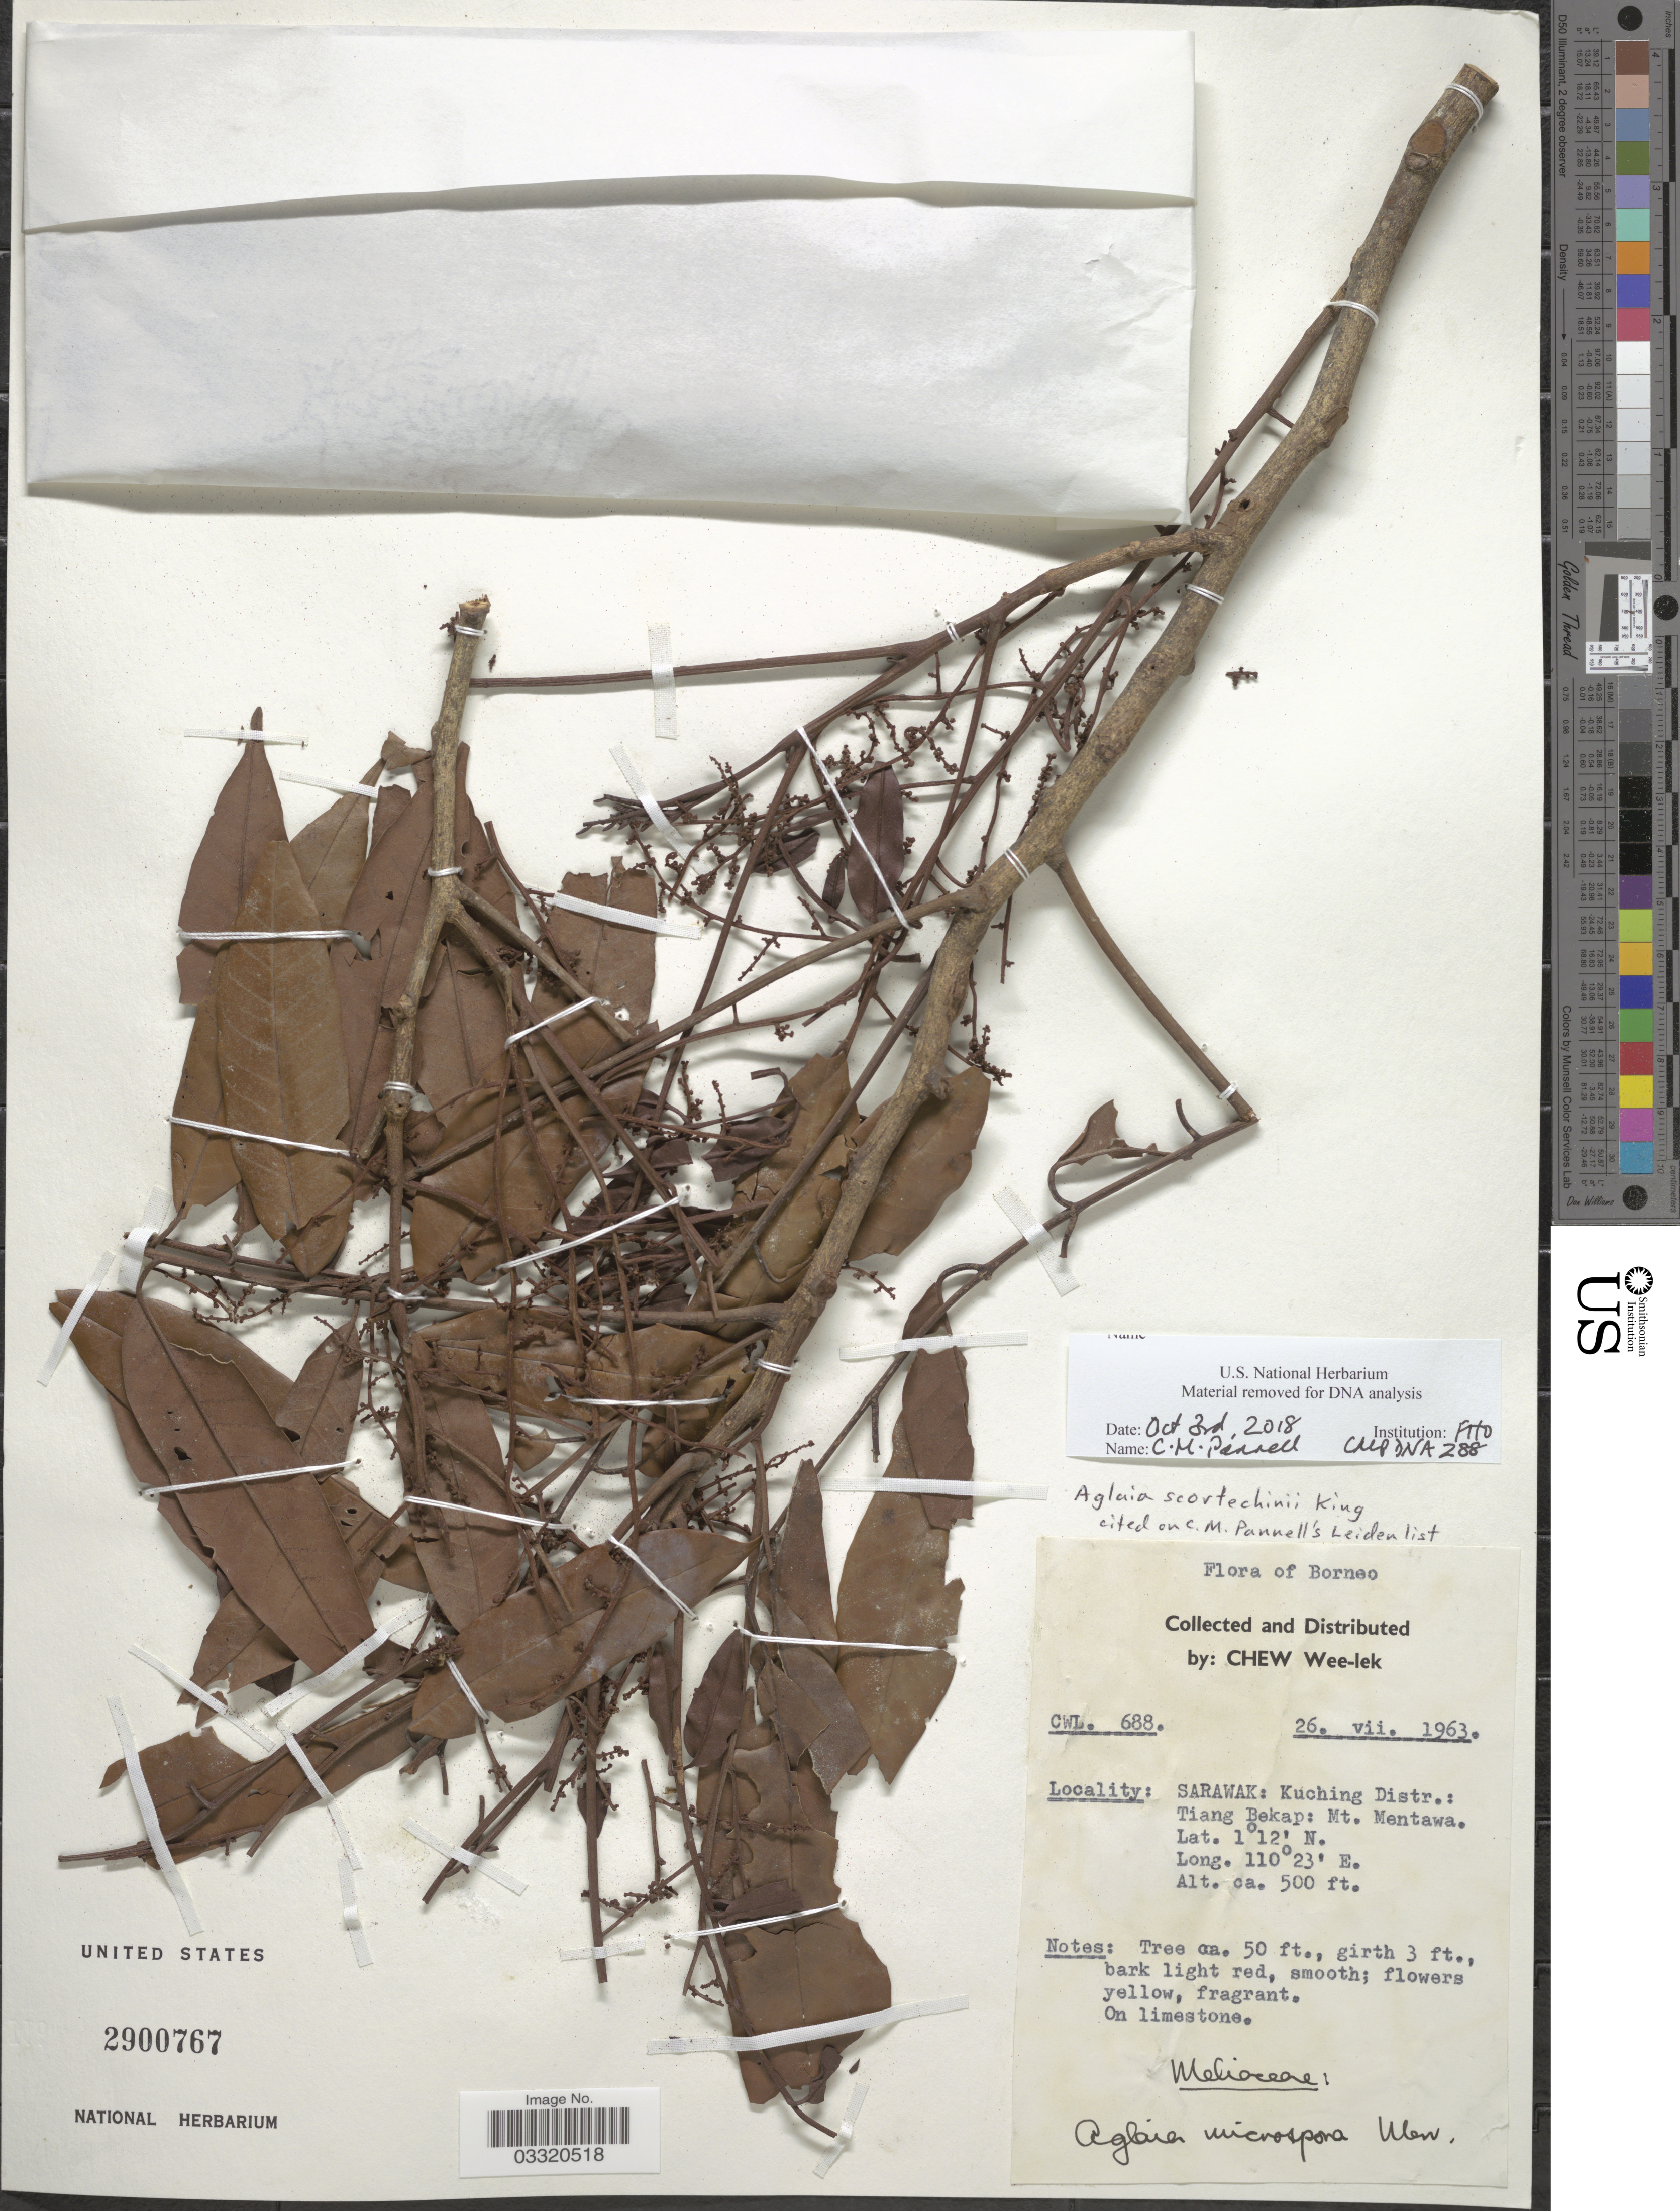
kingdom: Plantae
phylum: Tracheophyta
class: Magnoliopsida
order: Sapindales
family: Meliaceae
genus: Aglaia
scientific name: Aglaia scortechinii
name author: King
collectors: W. Chew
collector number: CWL.688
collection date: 1963-07-26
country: Malaysia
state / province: Sarawak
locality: Borneo. Kuching Distr.: Tiang Bekap: Mt. Mentawa.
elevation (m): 152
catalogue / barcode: US 2900767